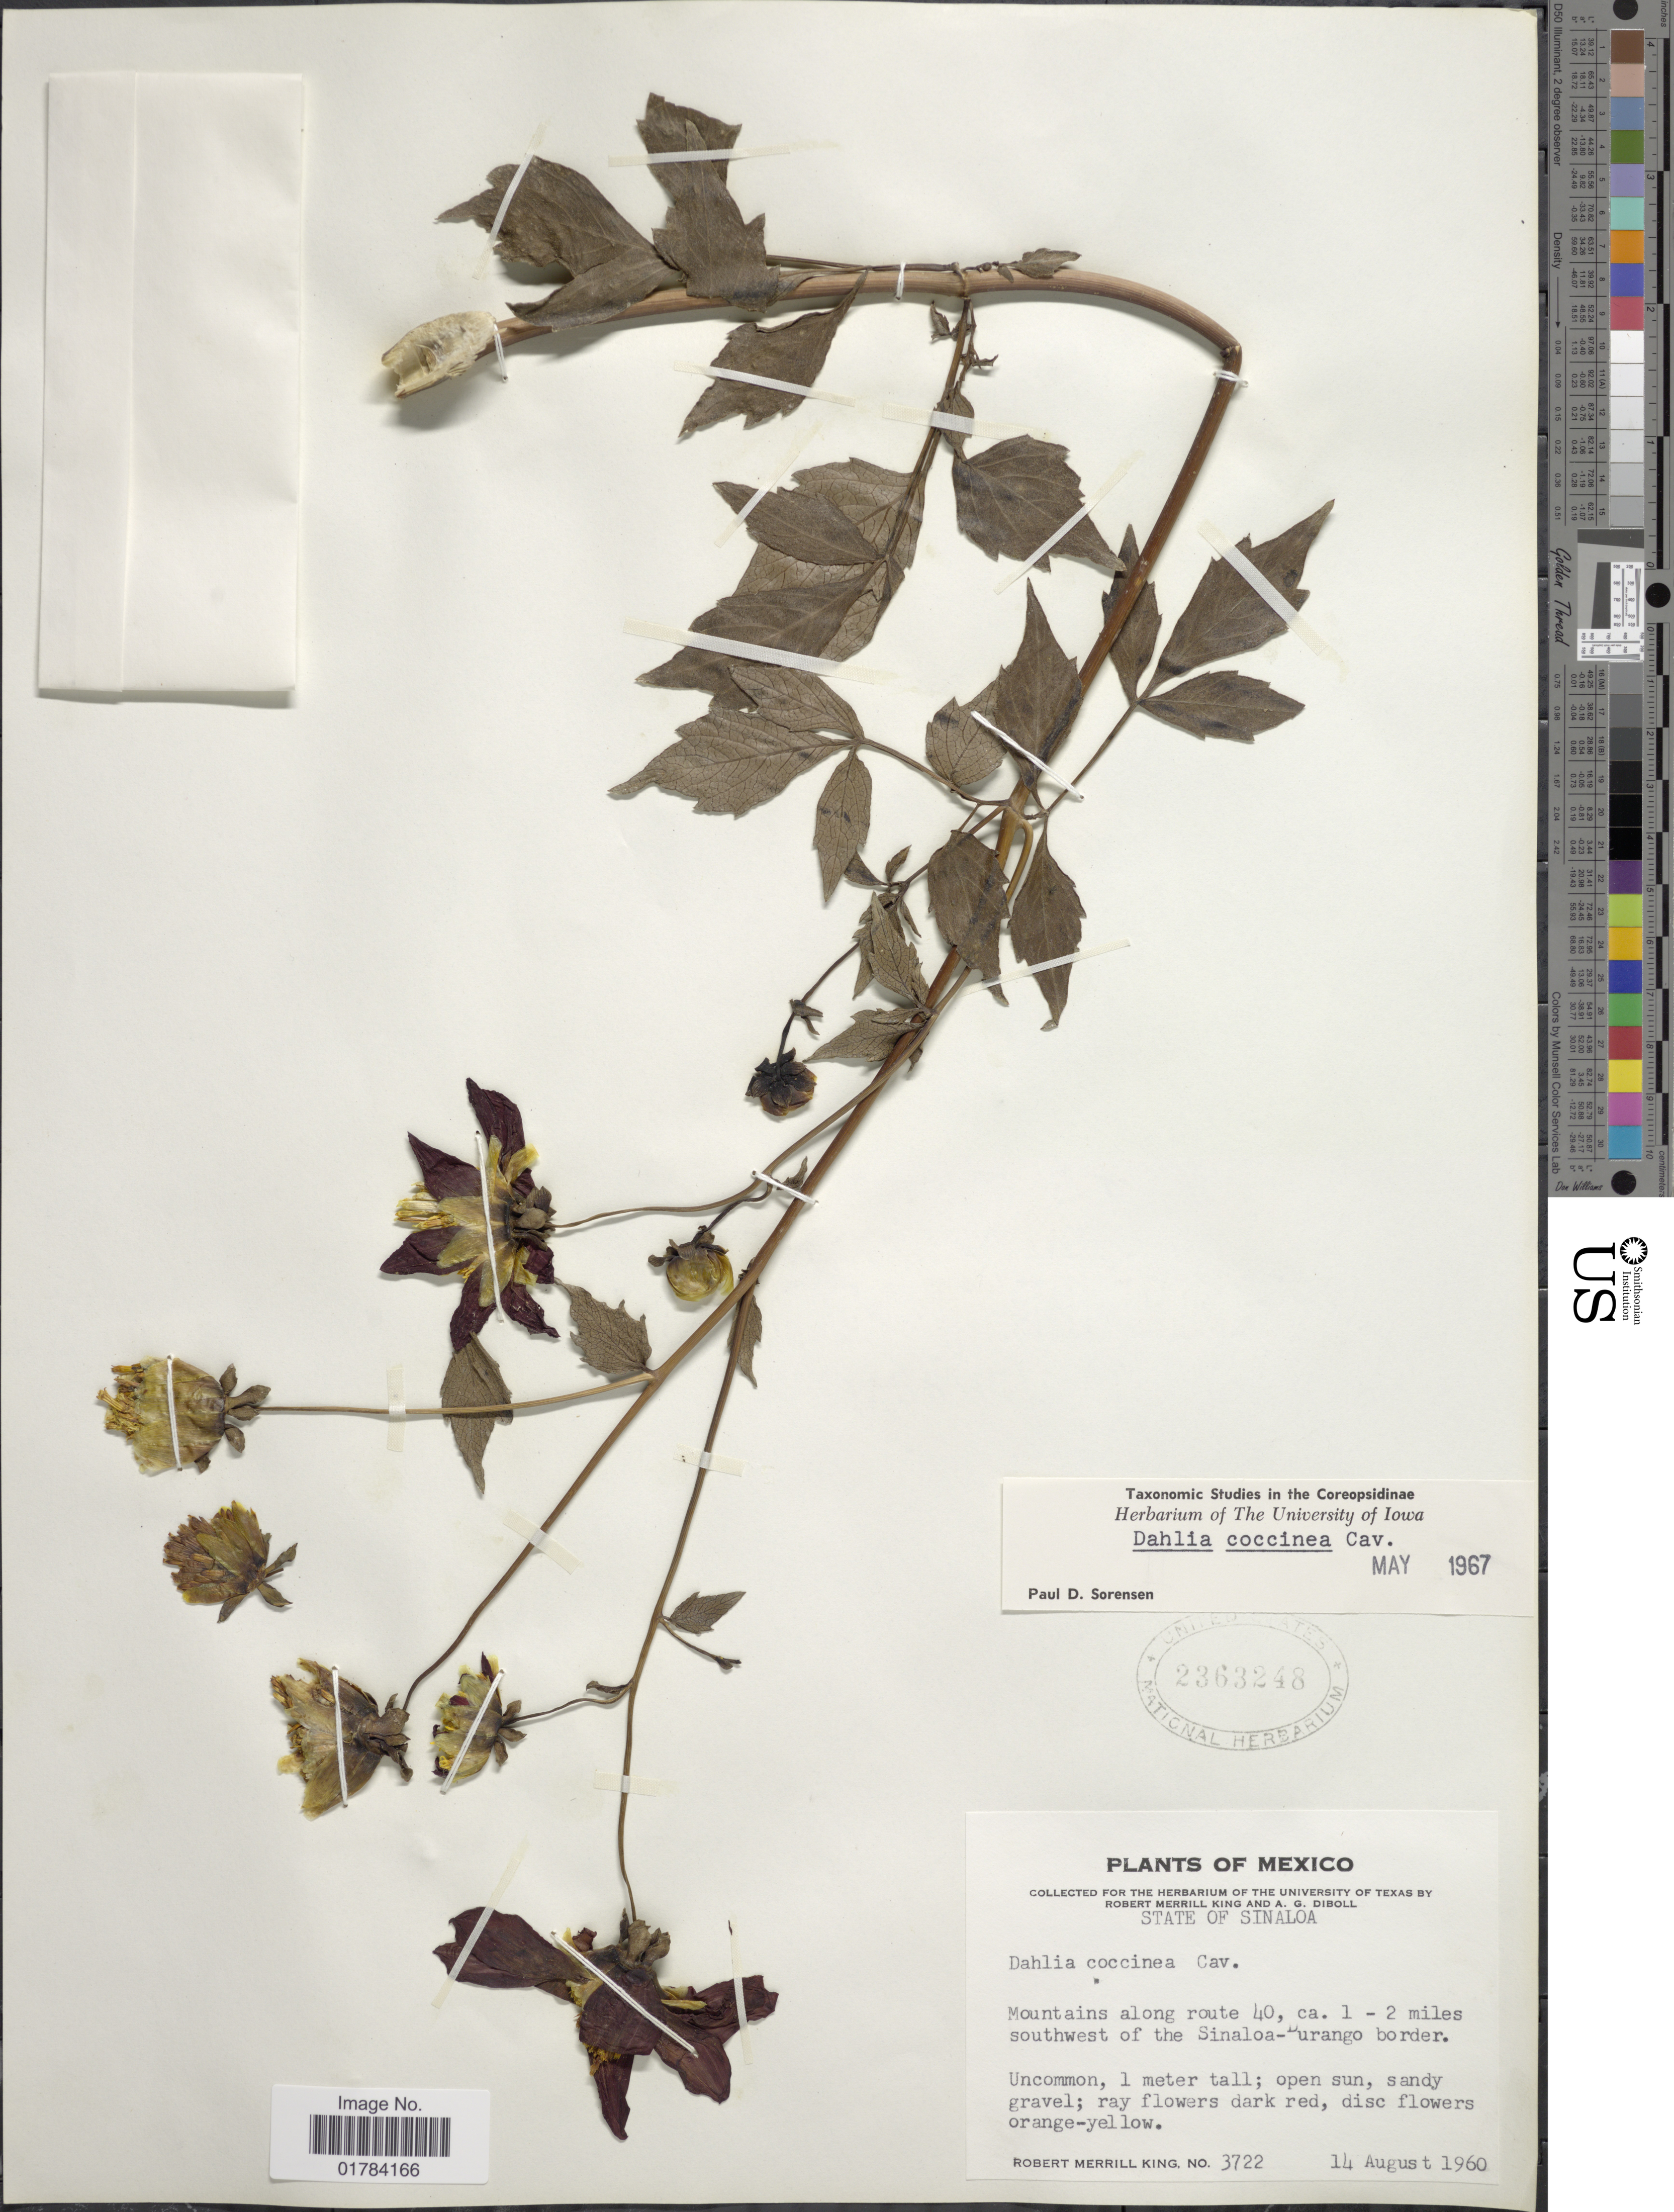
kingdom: Plantae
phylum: Tracheophyta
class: Magnoliopsida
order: Asterales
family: Asteraceae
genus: Dahlia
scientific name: Dahlia coccinea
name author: Cav.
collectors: R. M. King & A. Diboll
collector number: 3722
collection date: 1960-08-14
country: Mexico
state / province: Sinaloa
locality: Mountains along route 40, ca. 1-2 miles southwest of the Sinaloa- Durango border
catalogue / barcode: US 2363248